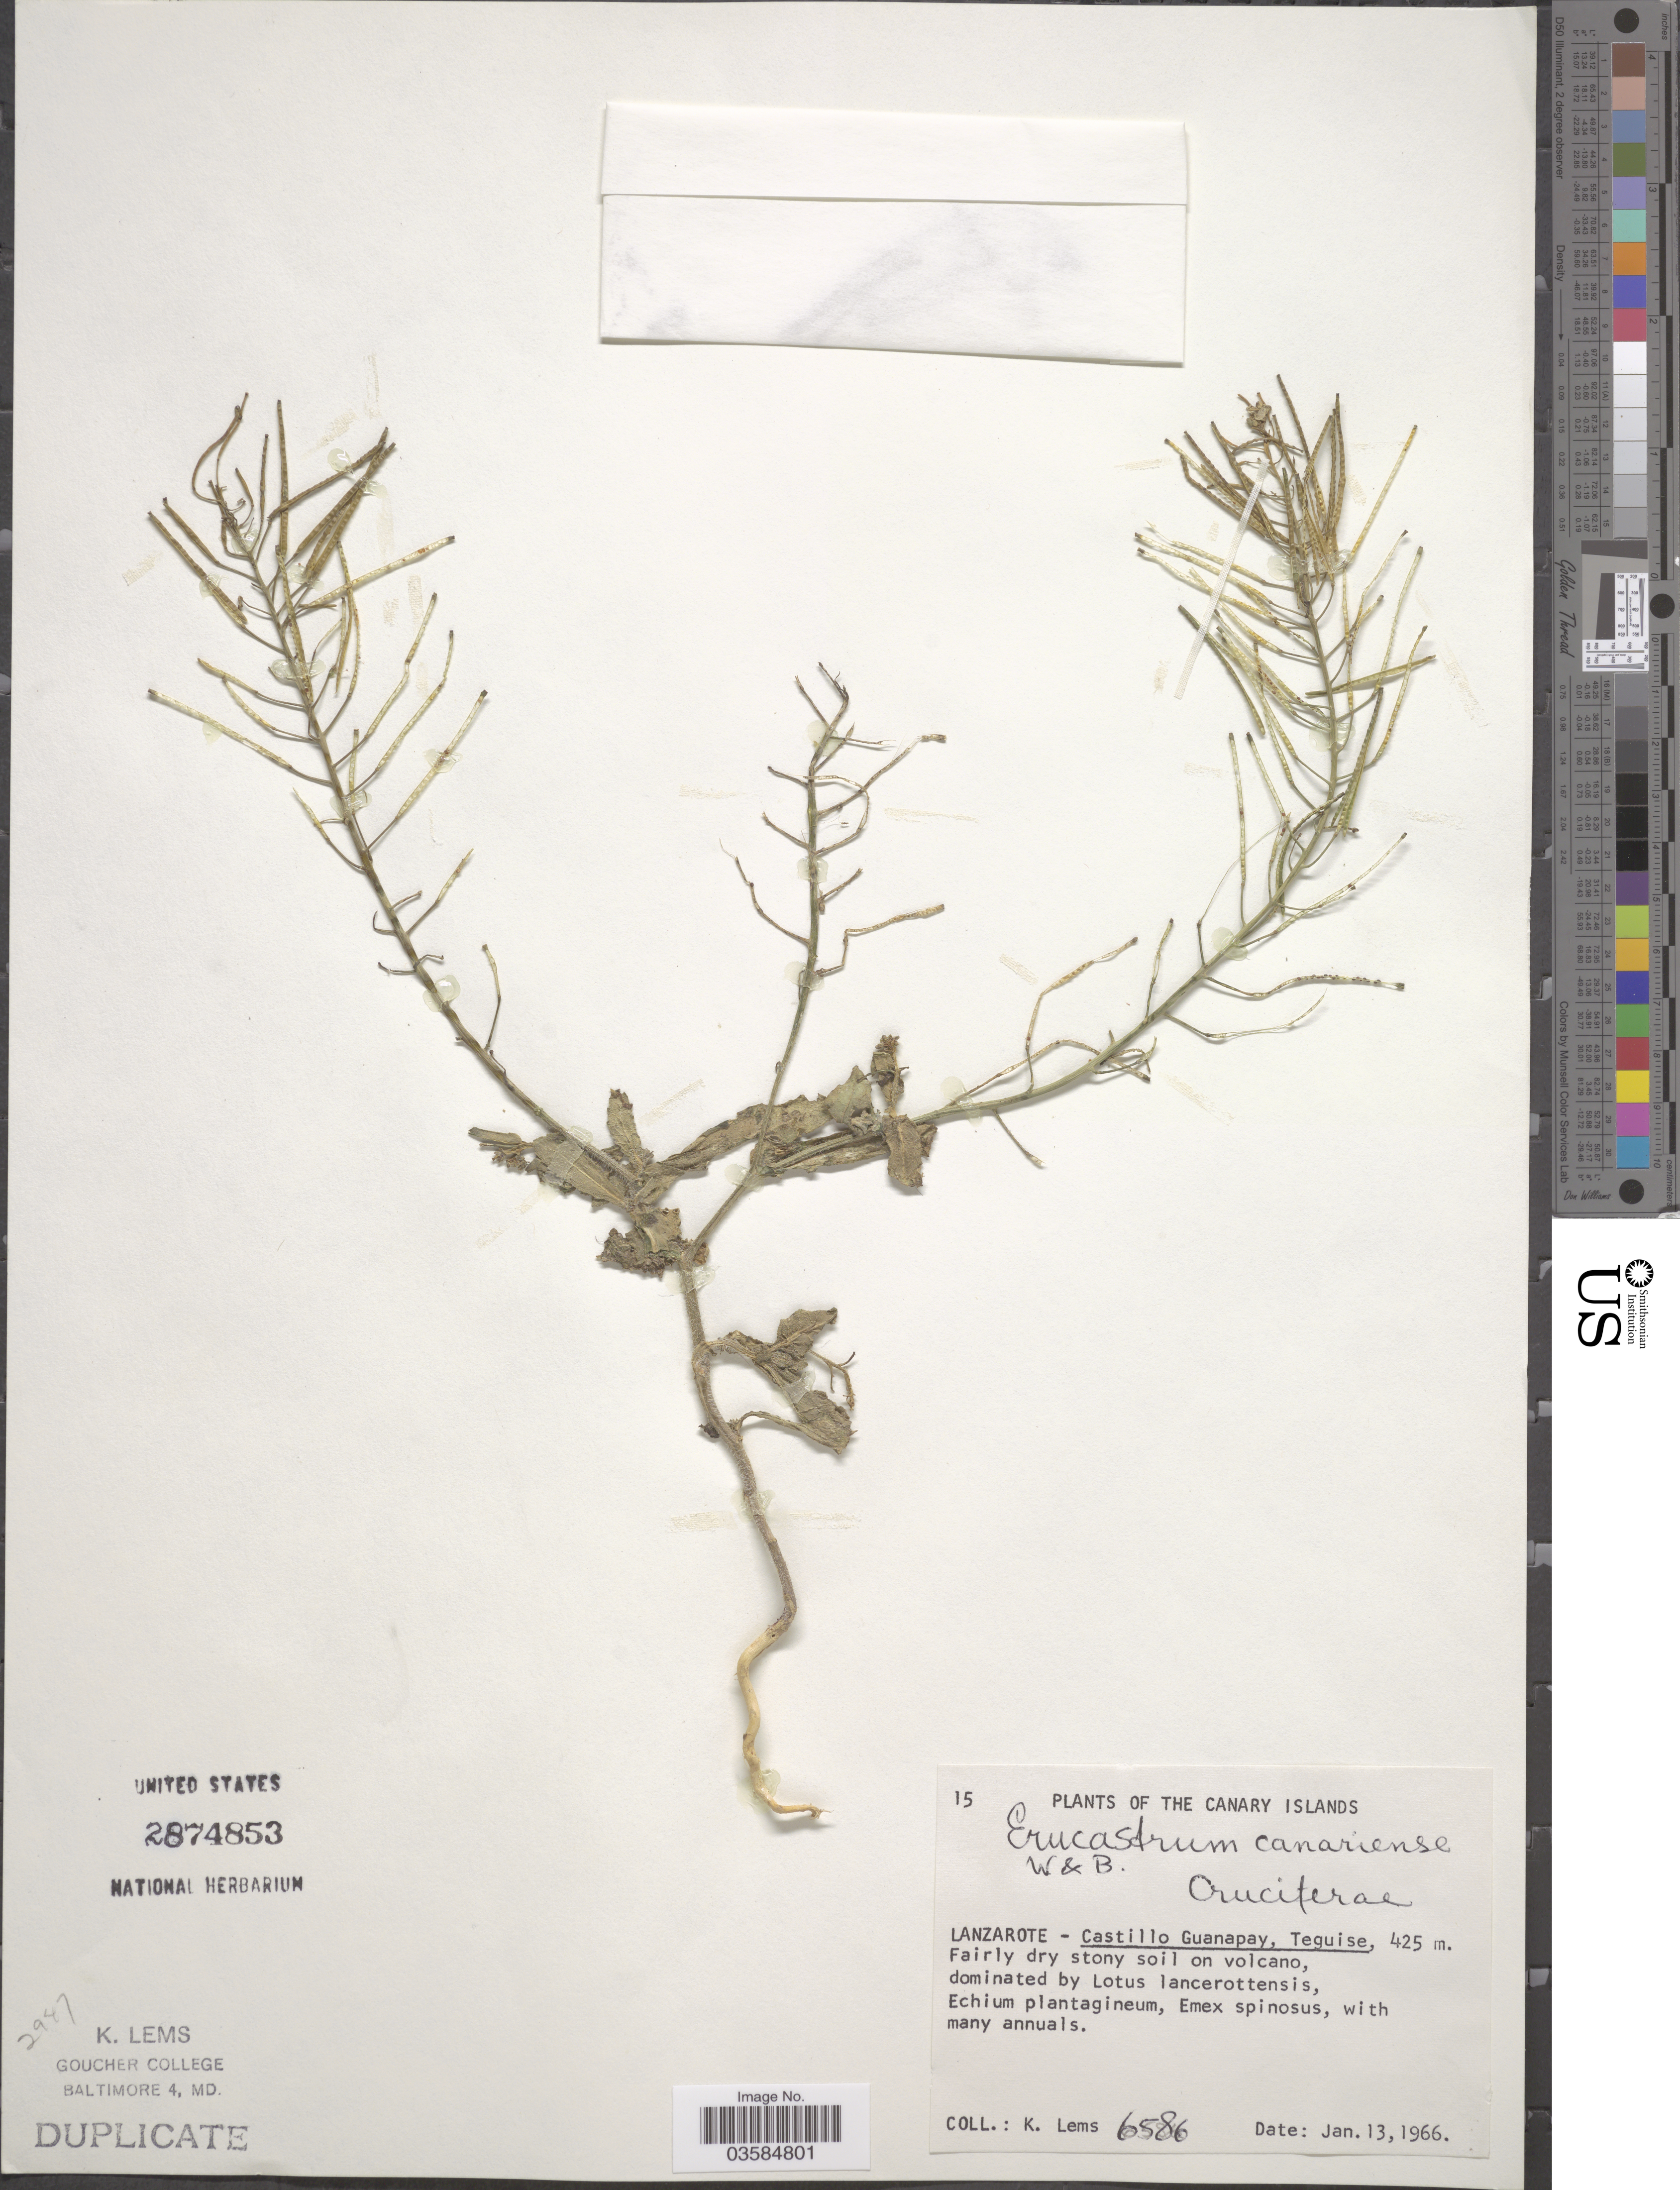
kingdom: Plantae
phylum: Tracheophyta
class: Magnoliopsida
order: Brassicales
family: Brassicaceae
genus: Erucastrum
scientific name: Erucastrum canariense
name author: Webb & Berthel.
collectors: K. Lems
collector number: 6586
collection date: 1966-01-13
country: Spain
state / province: Canarias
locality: The Canary Islands. Lanzarote-Castillo Guanapay, Teguise.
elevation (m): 425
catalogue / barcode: US 2874853